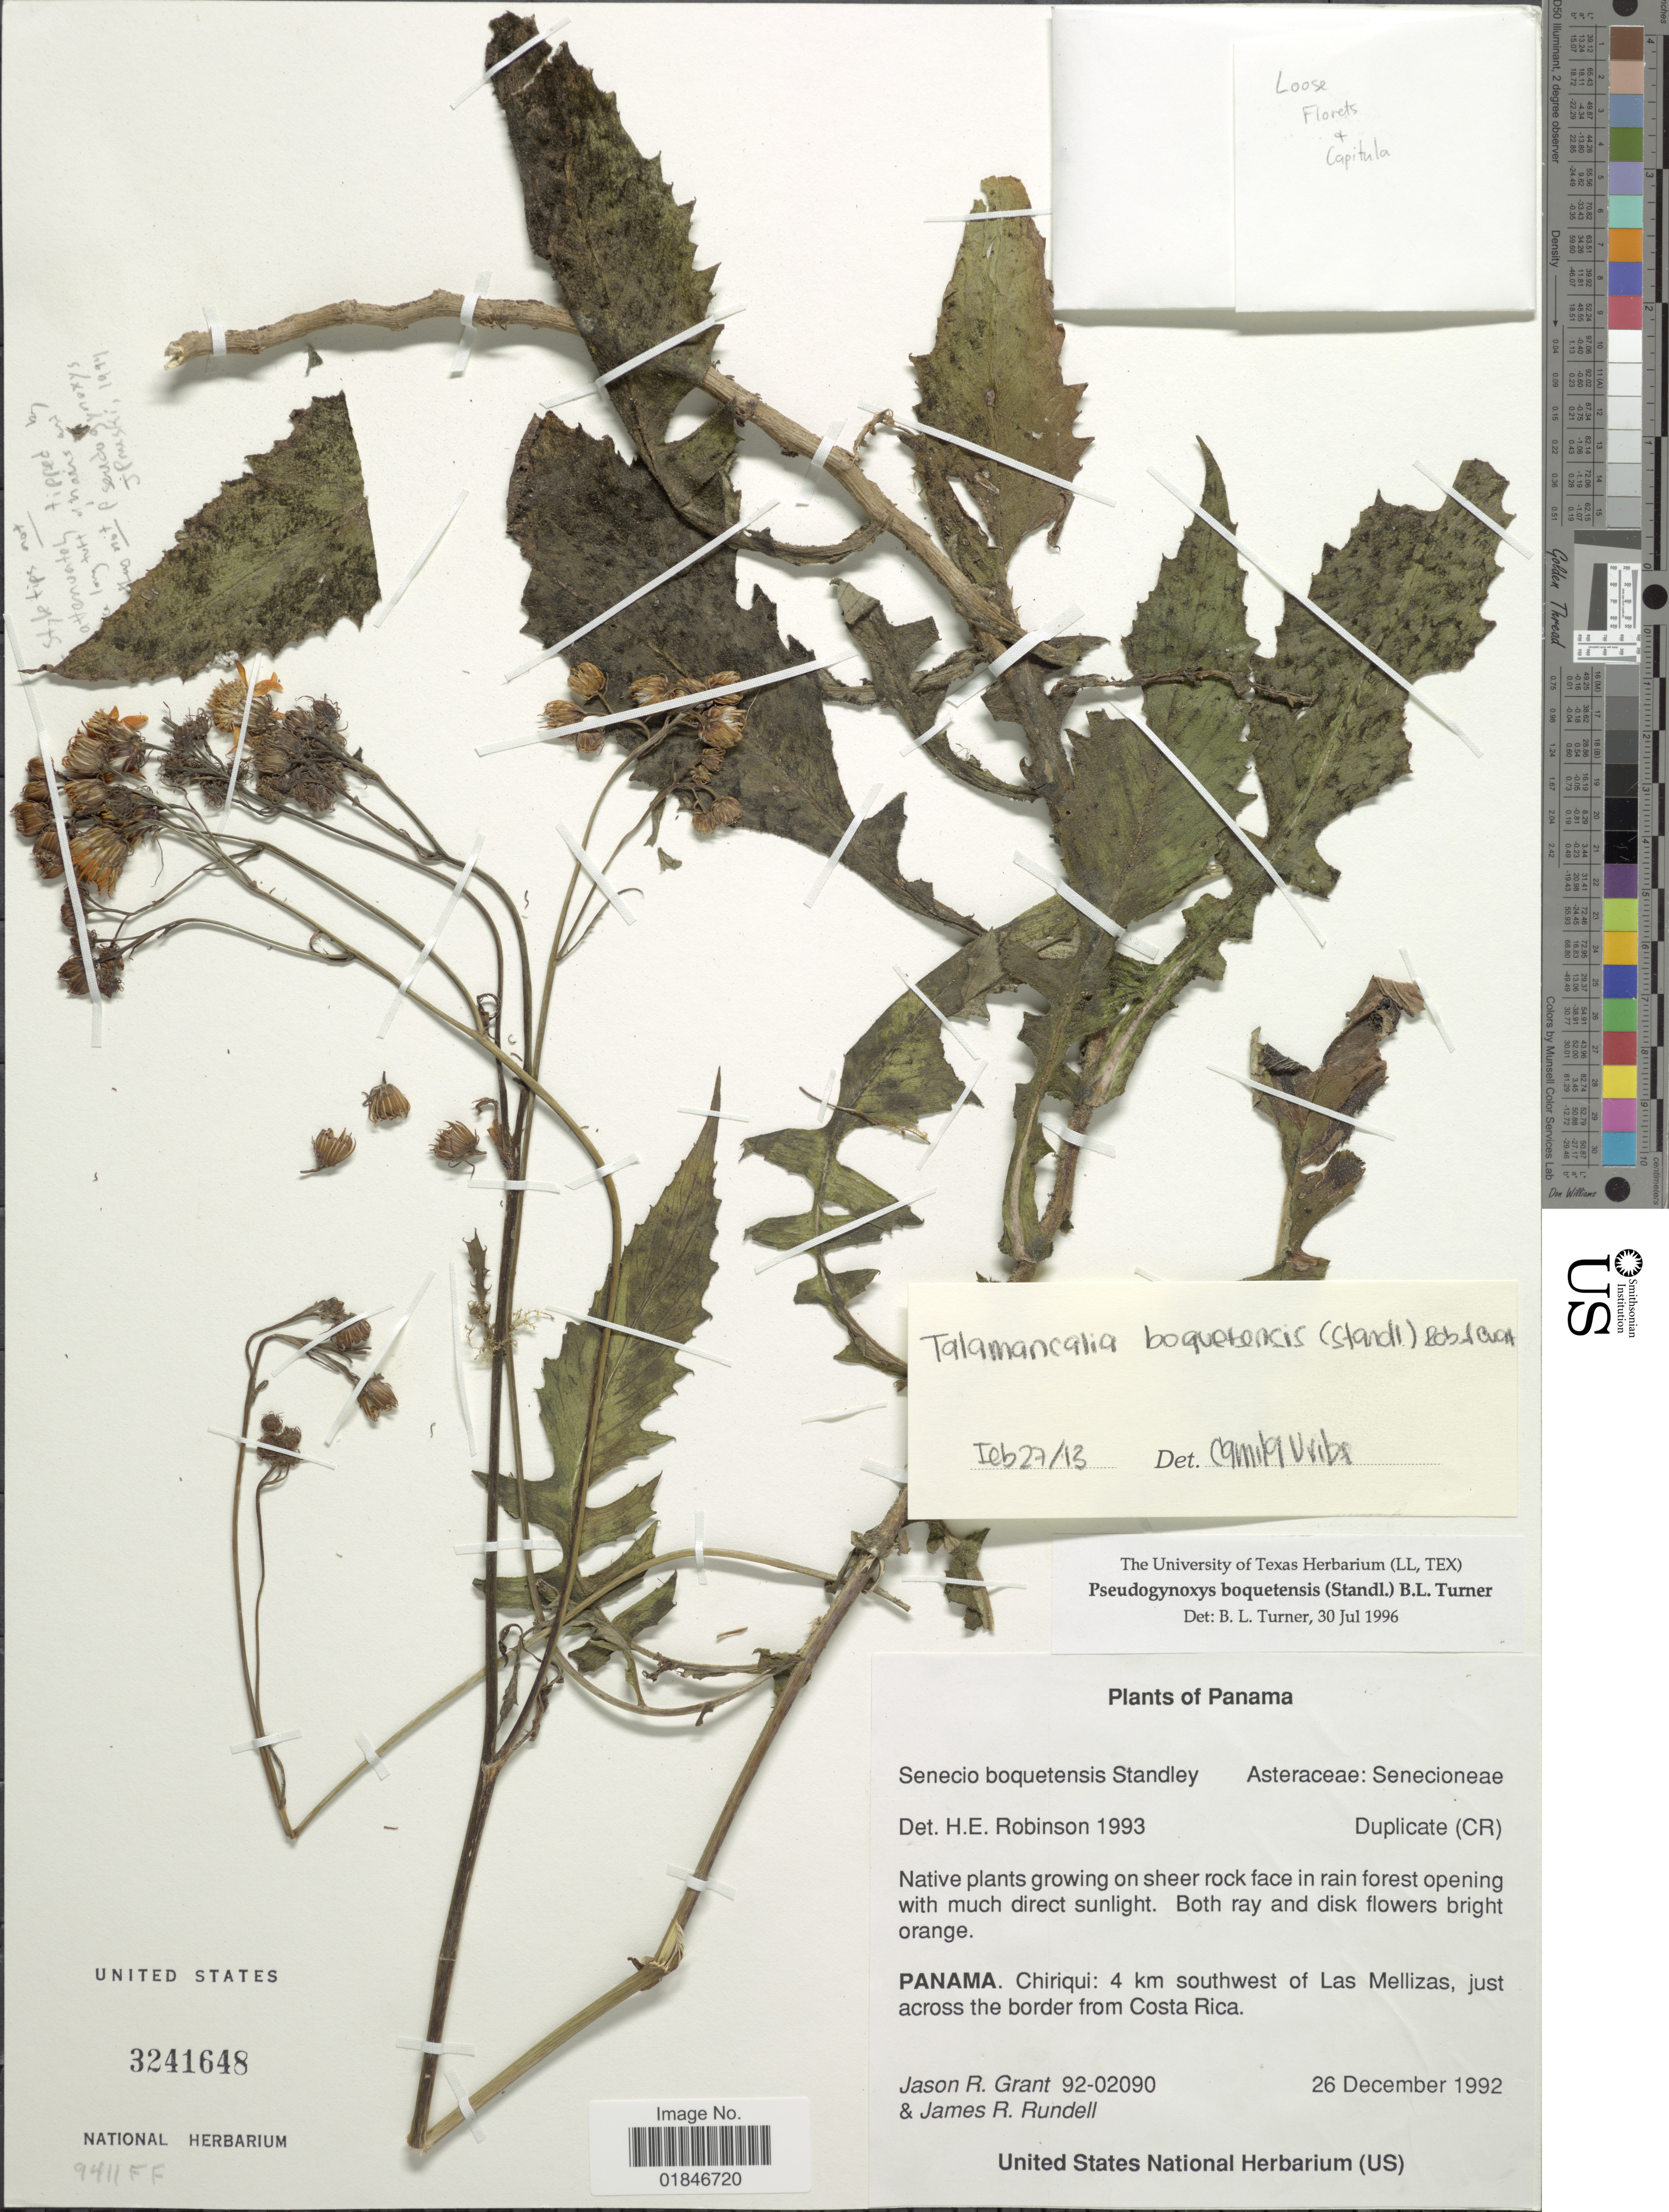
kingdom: Plantae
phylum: Tracheophyta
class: Magnoliopsida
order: Asterales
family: Asteraceae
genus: Talamancalia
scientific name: Talamancalia boquetensis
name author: (Standl.) H. Rob. & Cuatrec.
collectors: J. R. Grant & J. R. Rundell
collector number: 92-02090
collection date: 1992-12-26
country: Panama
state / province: Chiriqui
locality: Panama, Chriqui: 4 km southwest of Las Mellizas, just across the border from Costa Rica.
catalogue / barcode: US 3241648